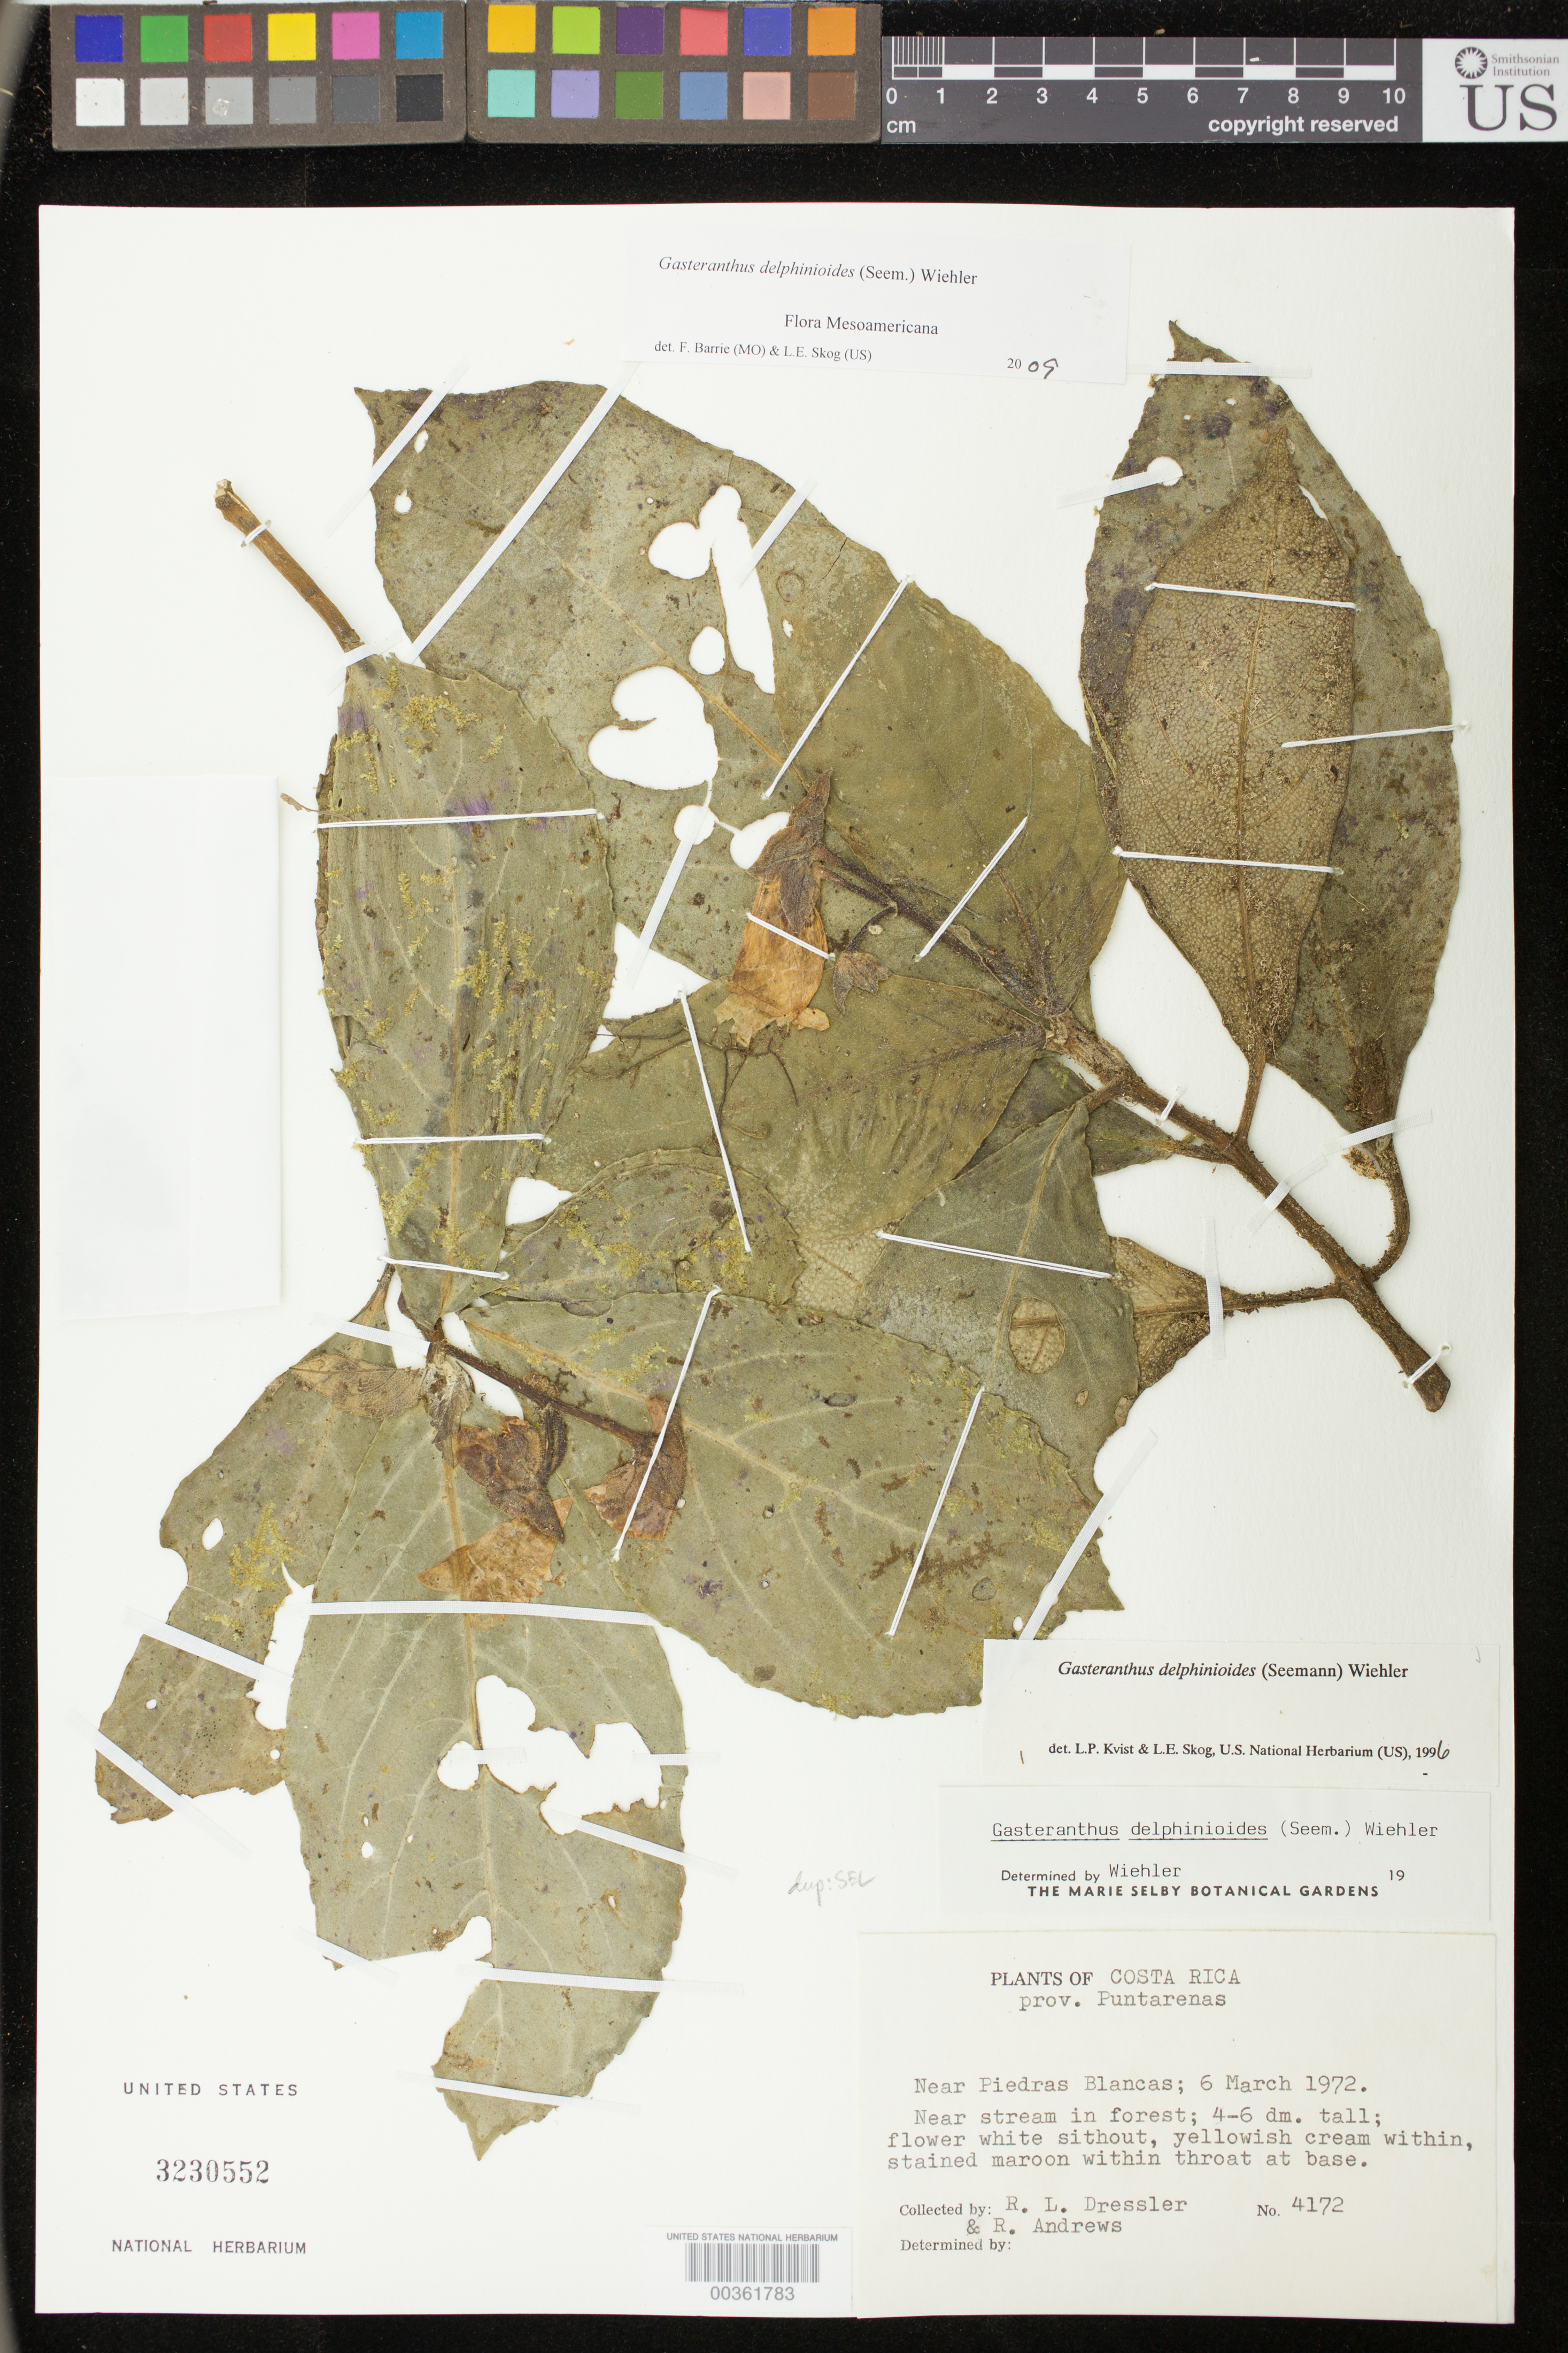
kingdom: Plantae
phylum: Tracheophyta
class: Magnoliopsida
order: Lamiales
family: Gesneriaceae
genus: Gasteranthus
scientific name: Gasteranthus delphinioides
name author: (Seem.) Wiehler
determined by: Skog, Laurence E.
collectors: R. Dressler & R. Andrews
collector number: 4172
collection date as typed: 06 Mar 1972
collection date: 1972-03-06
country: Costa Rica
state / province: Puntarenas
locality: Near Piedras Blancas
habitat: Near stream in forest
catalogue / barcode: US 3230552